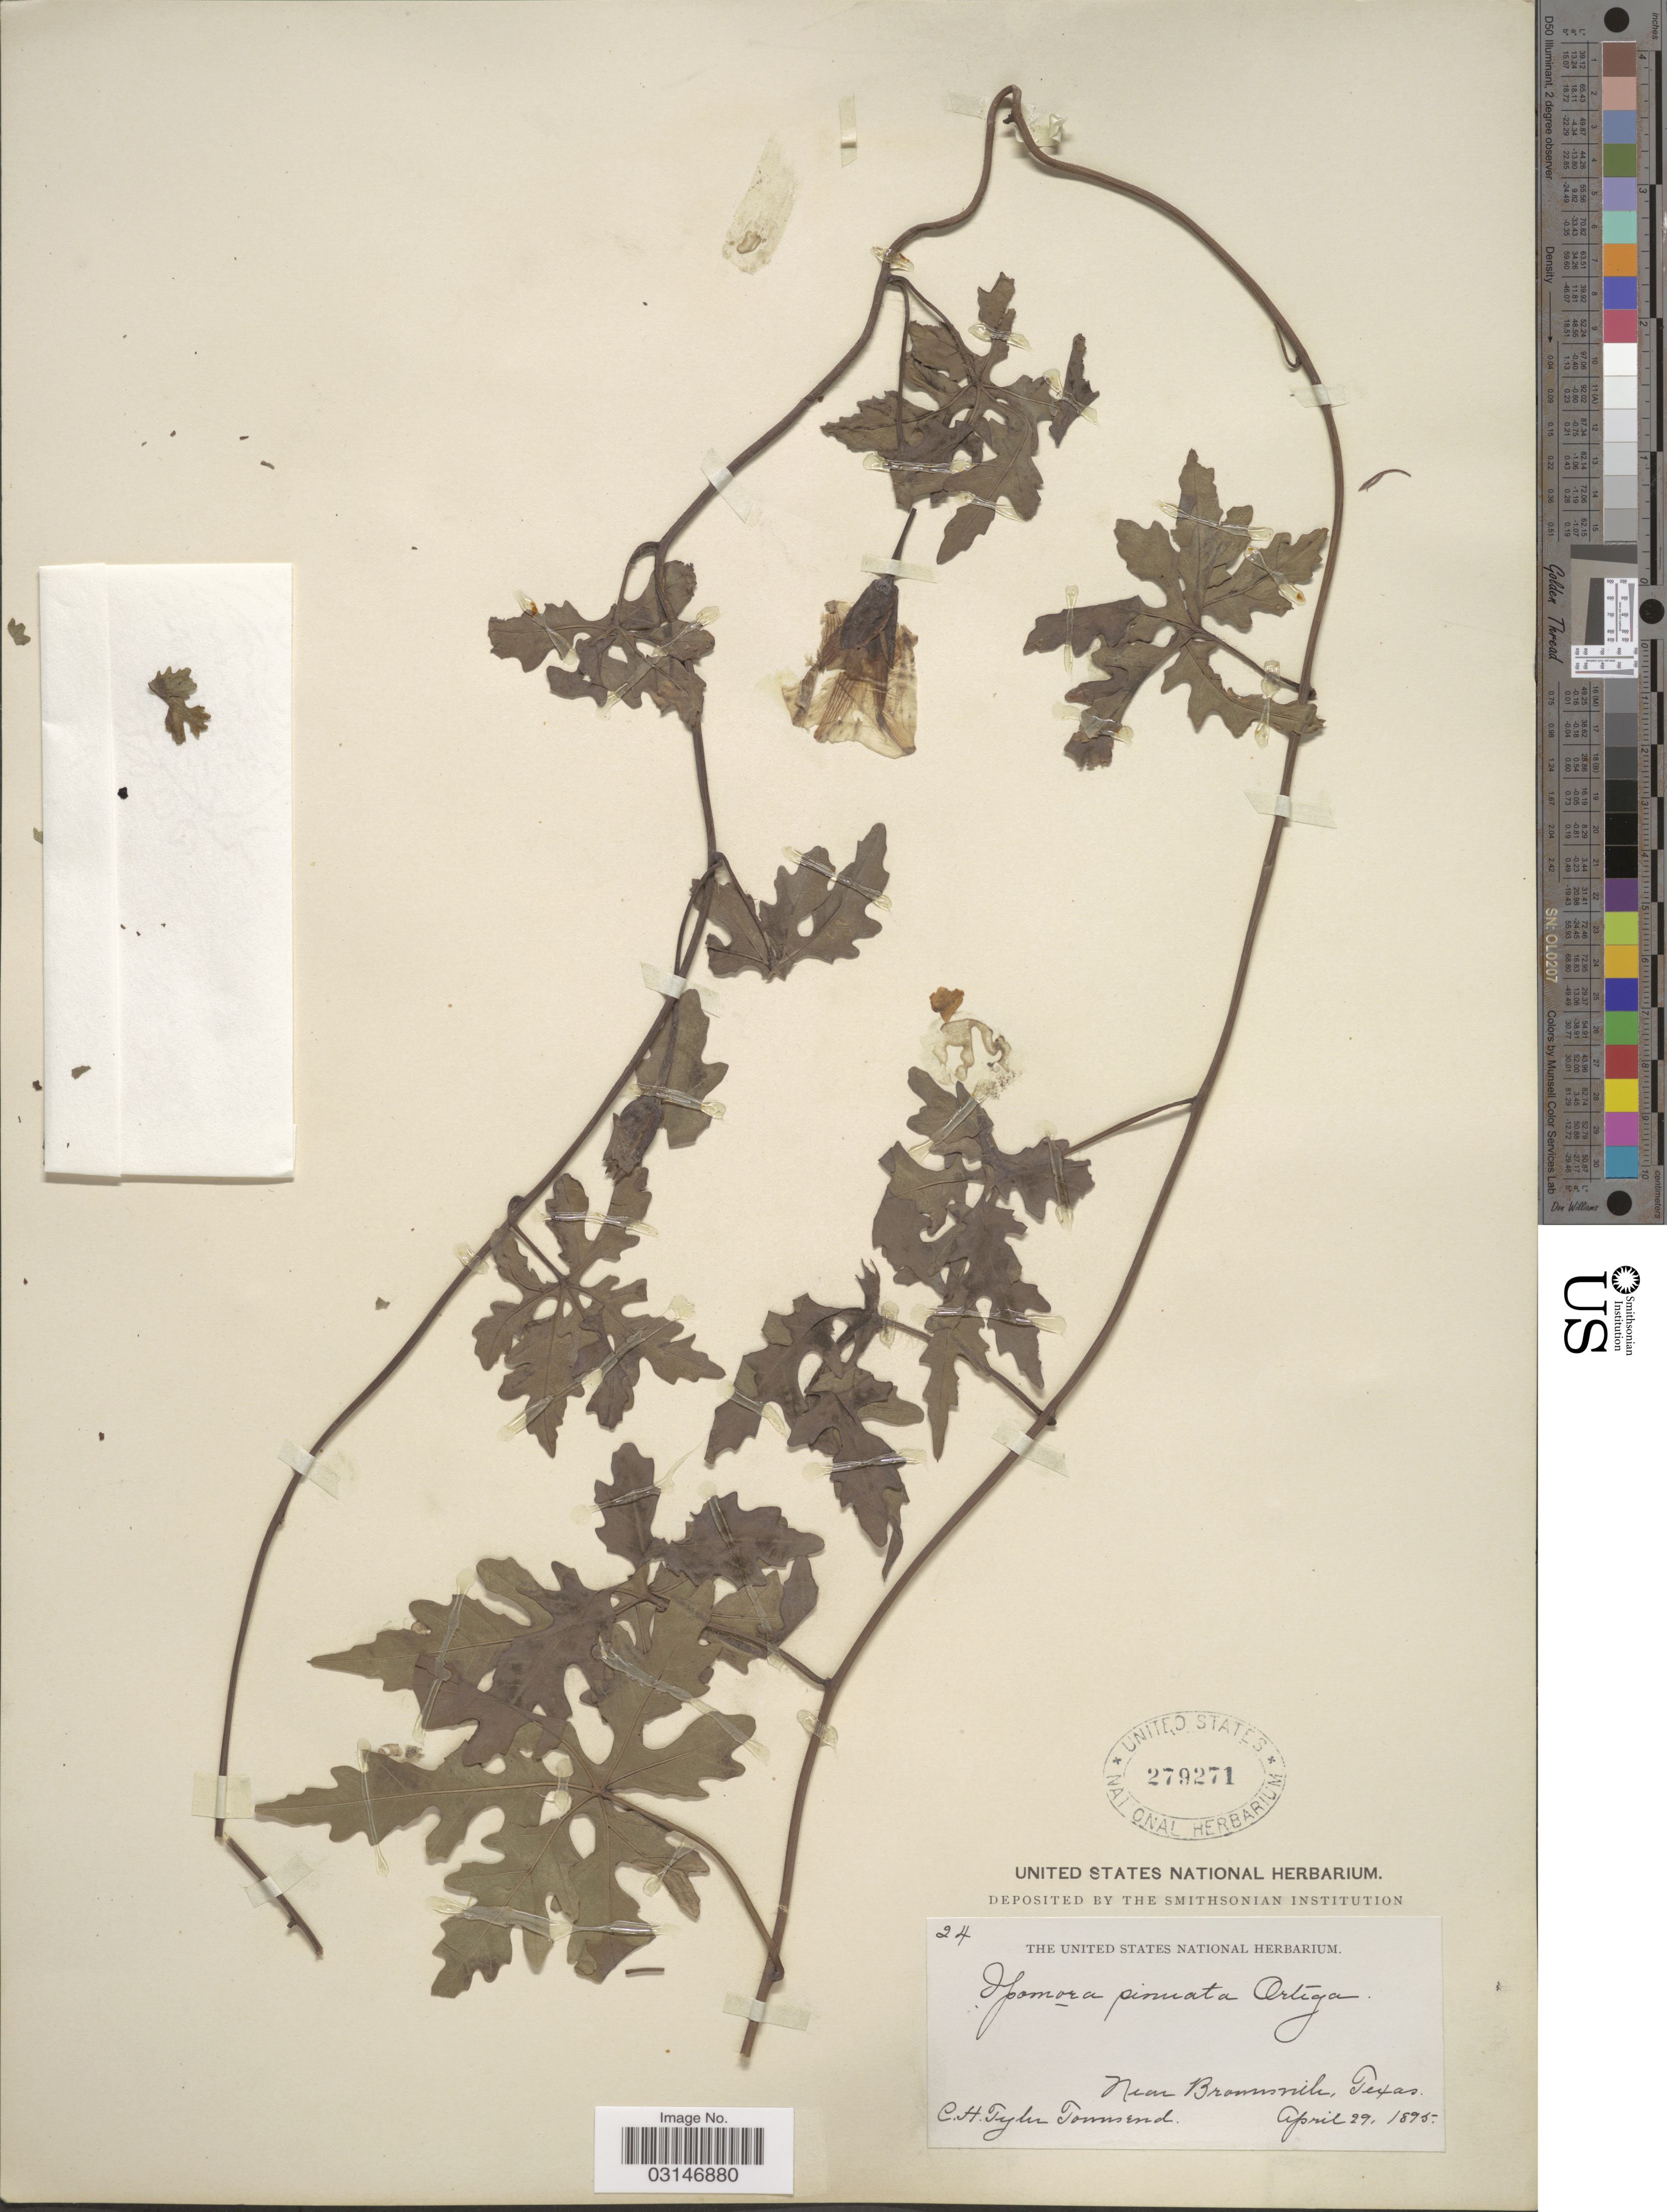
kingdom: Plantae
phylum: Tracheophyta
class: Magnoliopsida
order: Solanales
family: Convolvulaceae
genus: Distimake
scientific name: Distimake dissectus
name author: (Jacq.) A. R. Simões & Staples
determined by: Strong, Mark T., (BOT), Smithsonian Institution - National Museum of Natural History (UNITED STATES)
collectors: C. H. T. Townsend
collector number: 24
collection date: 1895-04-29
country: United States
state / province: Texas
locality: Near Brownsville.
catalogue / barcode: US 279271